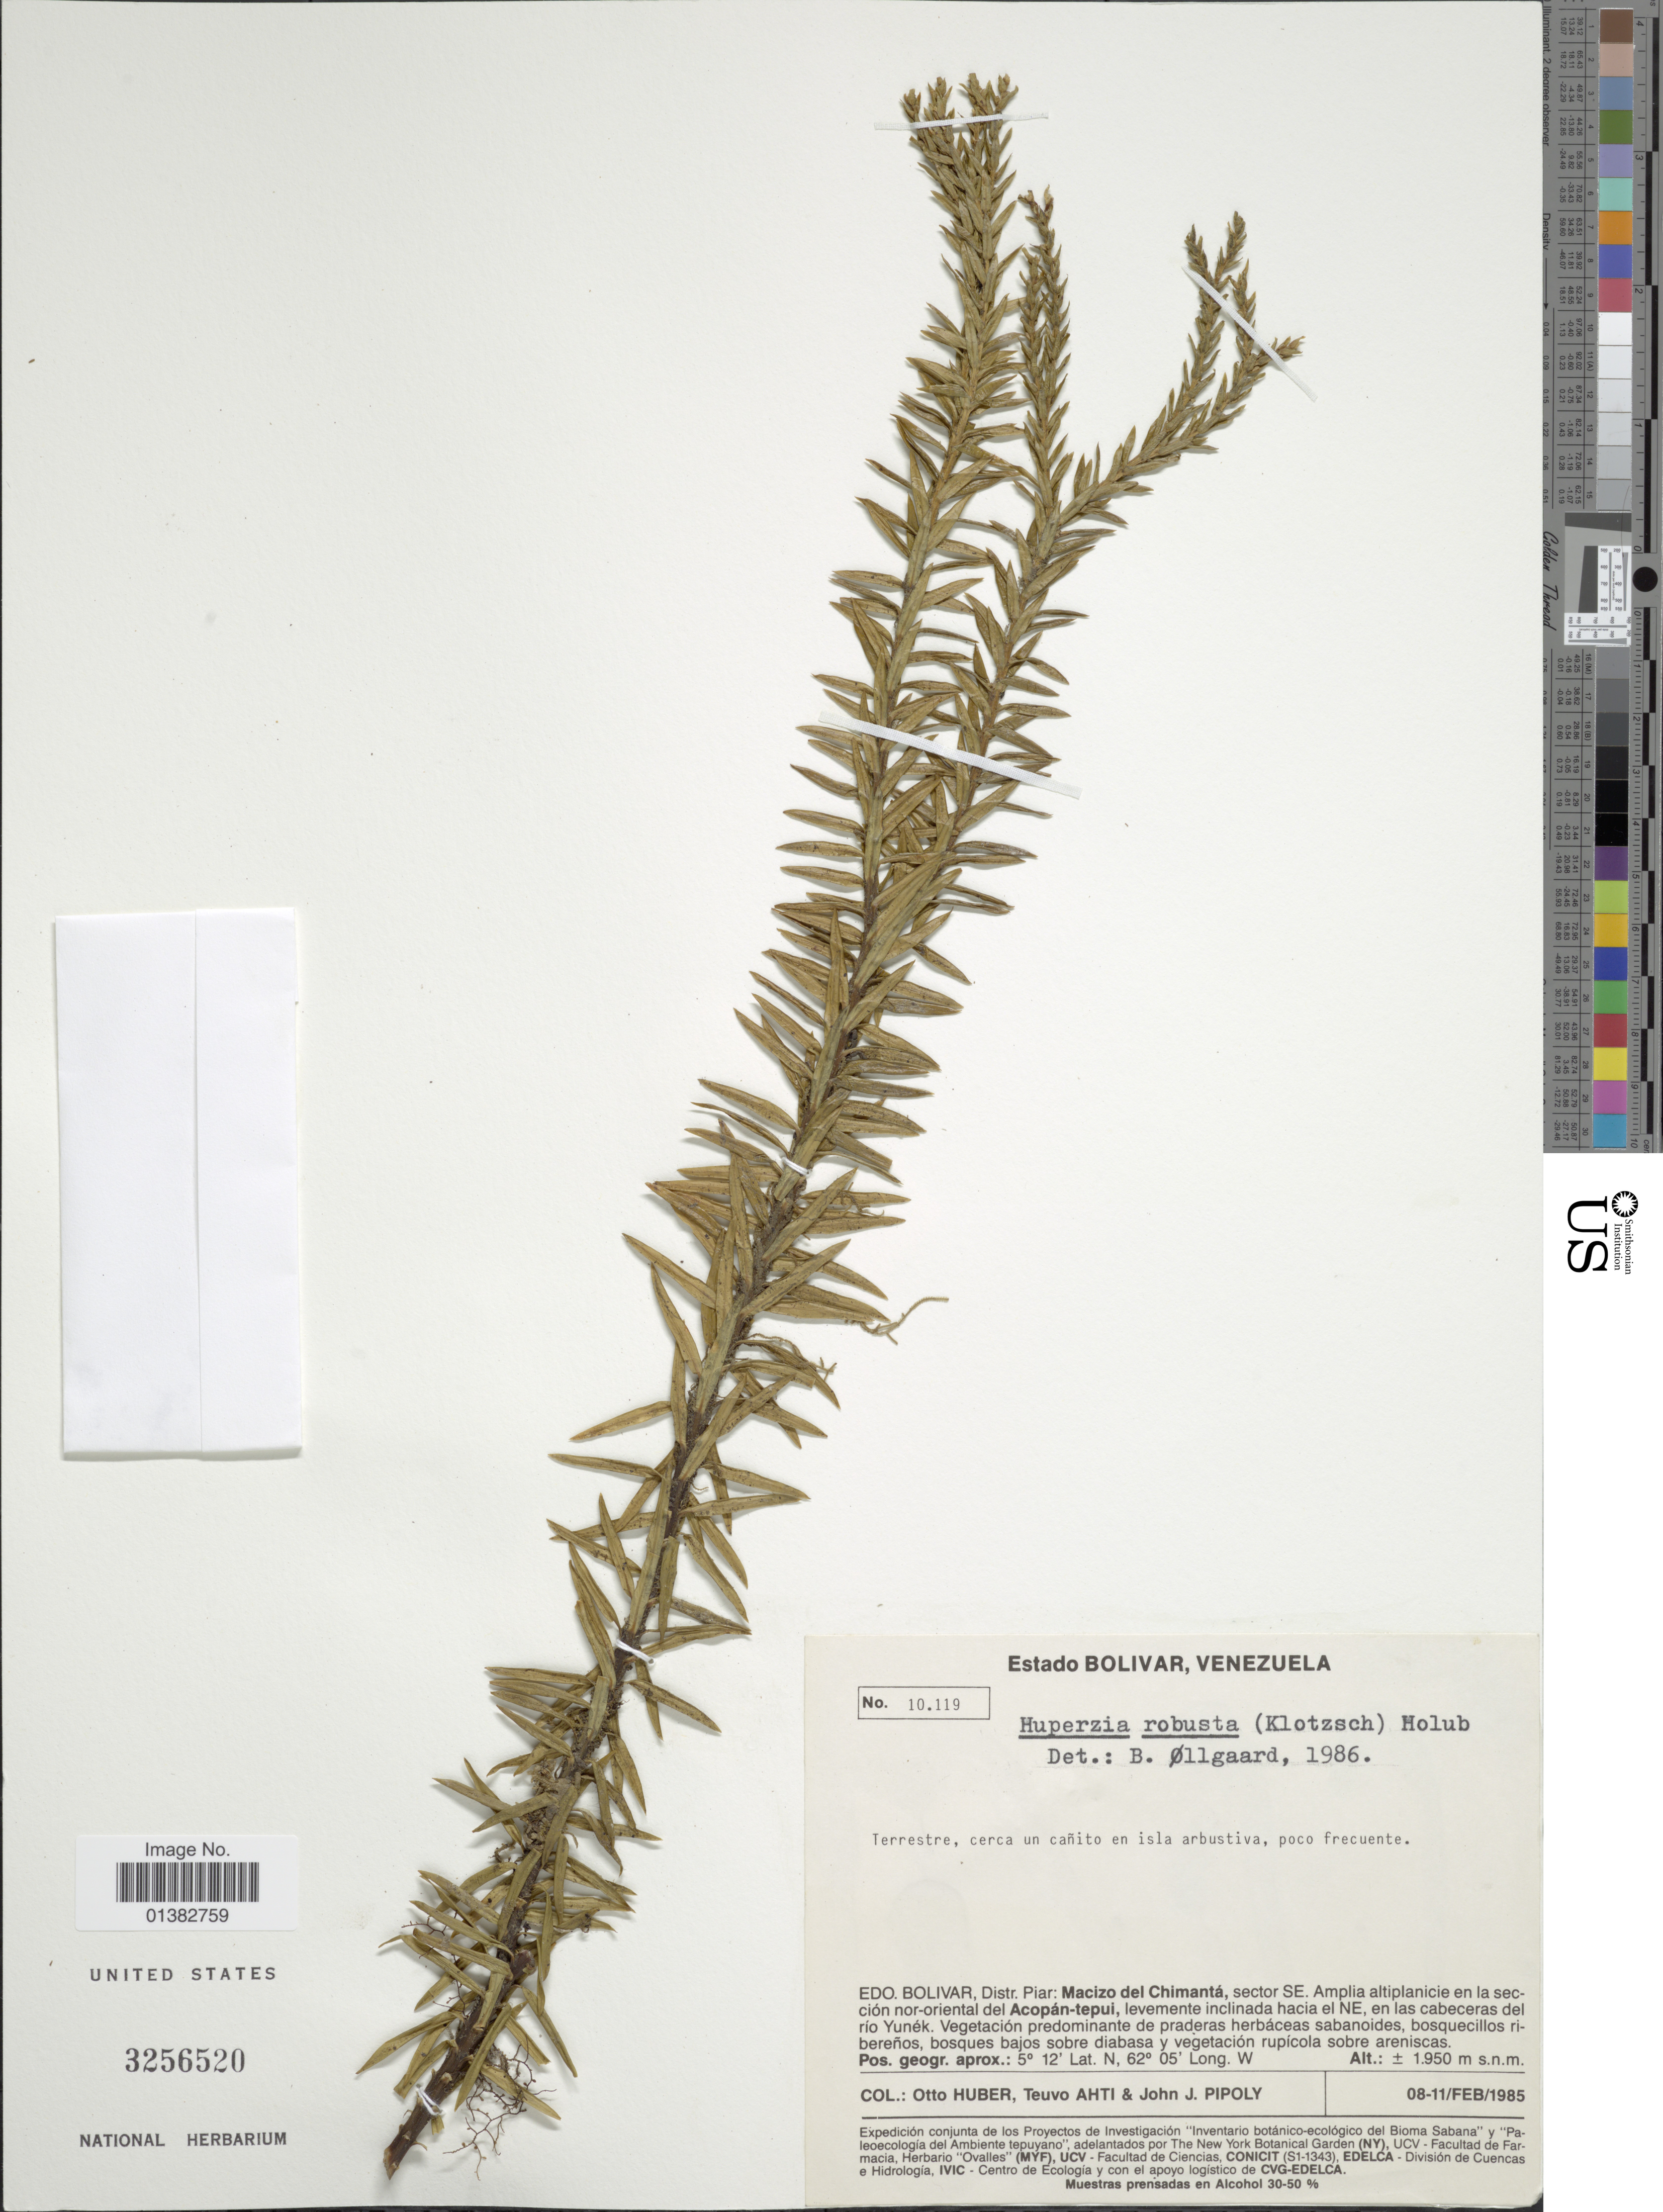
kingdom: Plantae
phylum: Tracheophyta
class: Lycopodiopsida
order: Lycopodiales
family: Lycopodiaceae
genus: Phlegmariurus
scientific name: Phlegmariurus robustus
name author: (Klotzsch) B. Øllg.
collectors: O. Huber, T. T. Ahti & J. J. Pipoly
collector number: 10119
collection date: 1985-02-08/1985-02-11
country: Venezuela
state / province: Bolivar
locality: Distr. Piar: Macizo del Chimantá, sector SE. Amplia altiplanicie en la sección nor-oriental del Acopán-tepui, levemente inclinada hacia el NE, en las cabeceras del río Yunék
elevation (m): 1950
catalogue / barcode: US 3256520